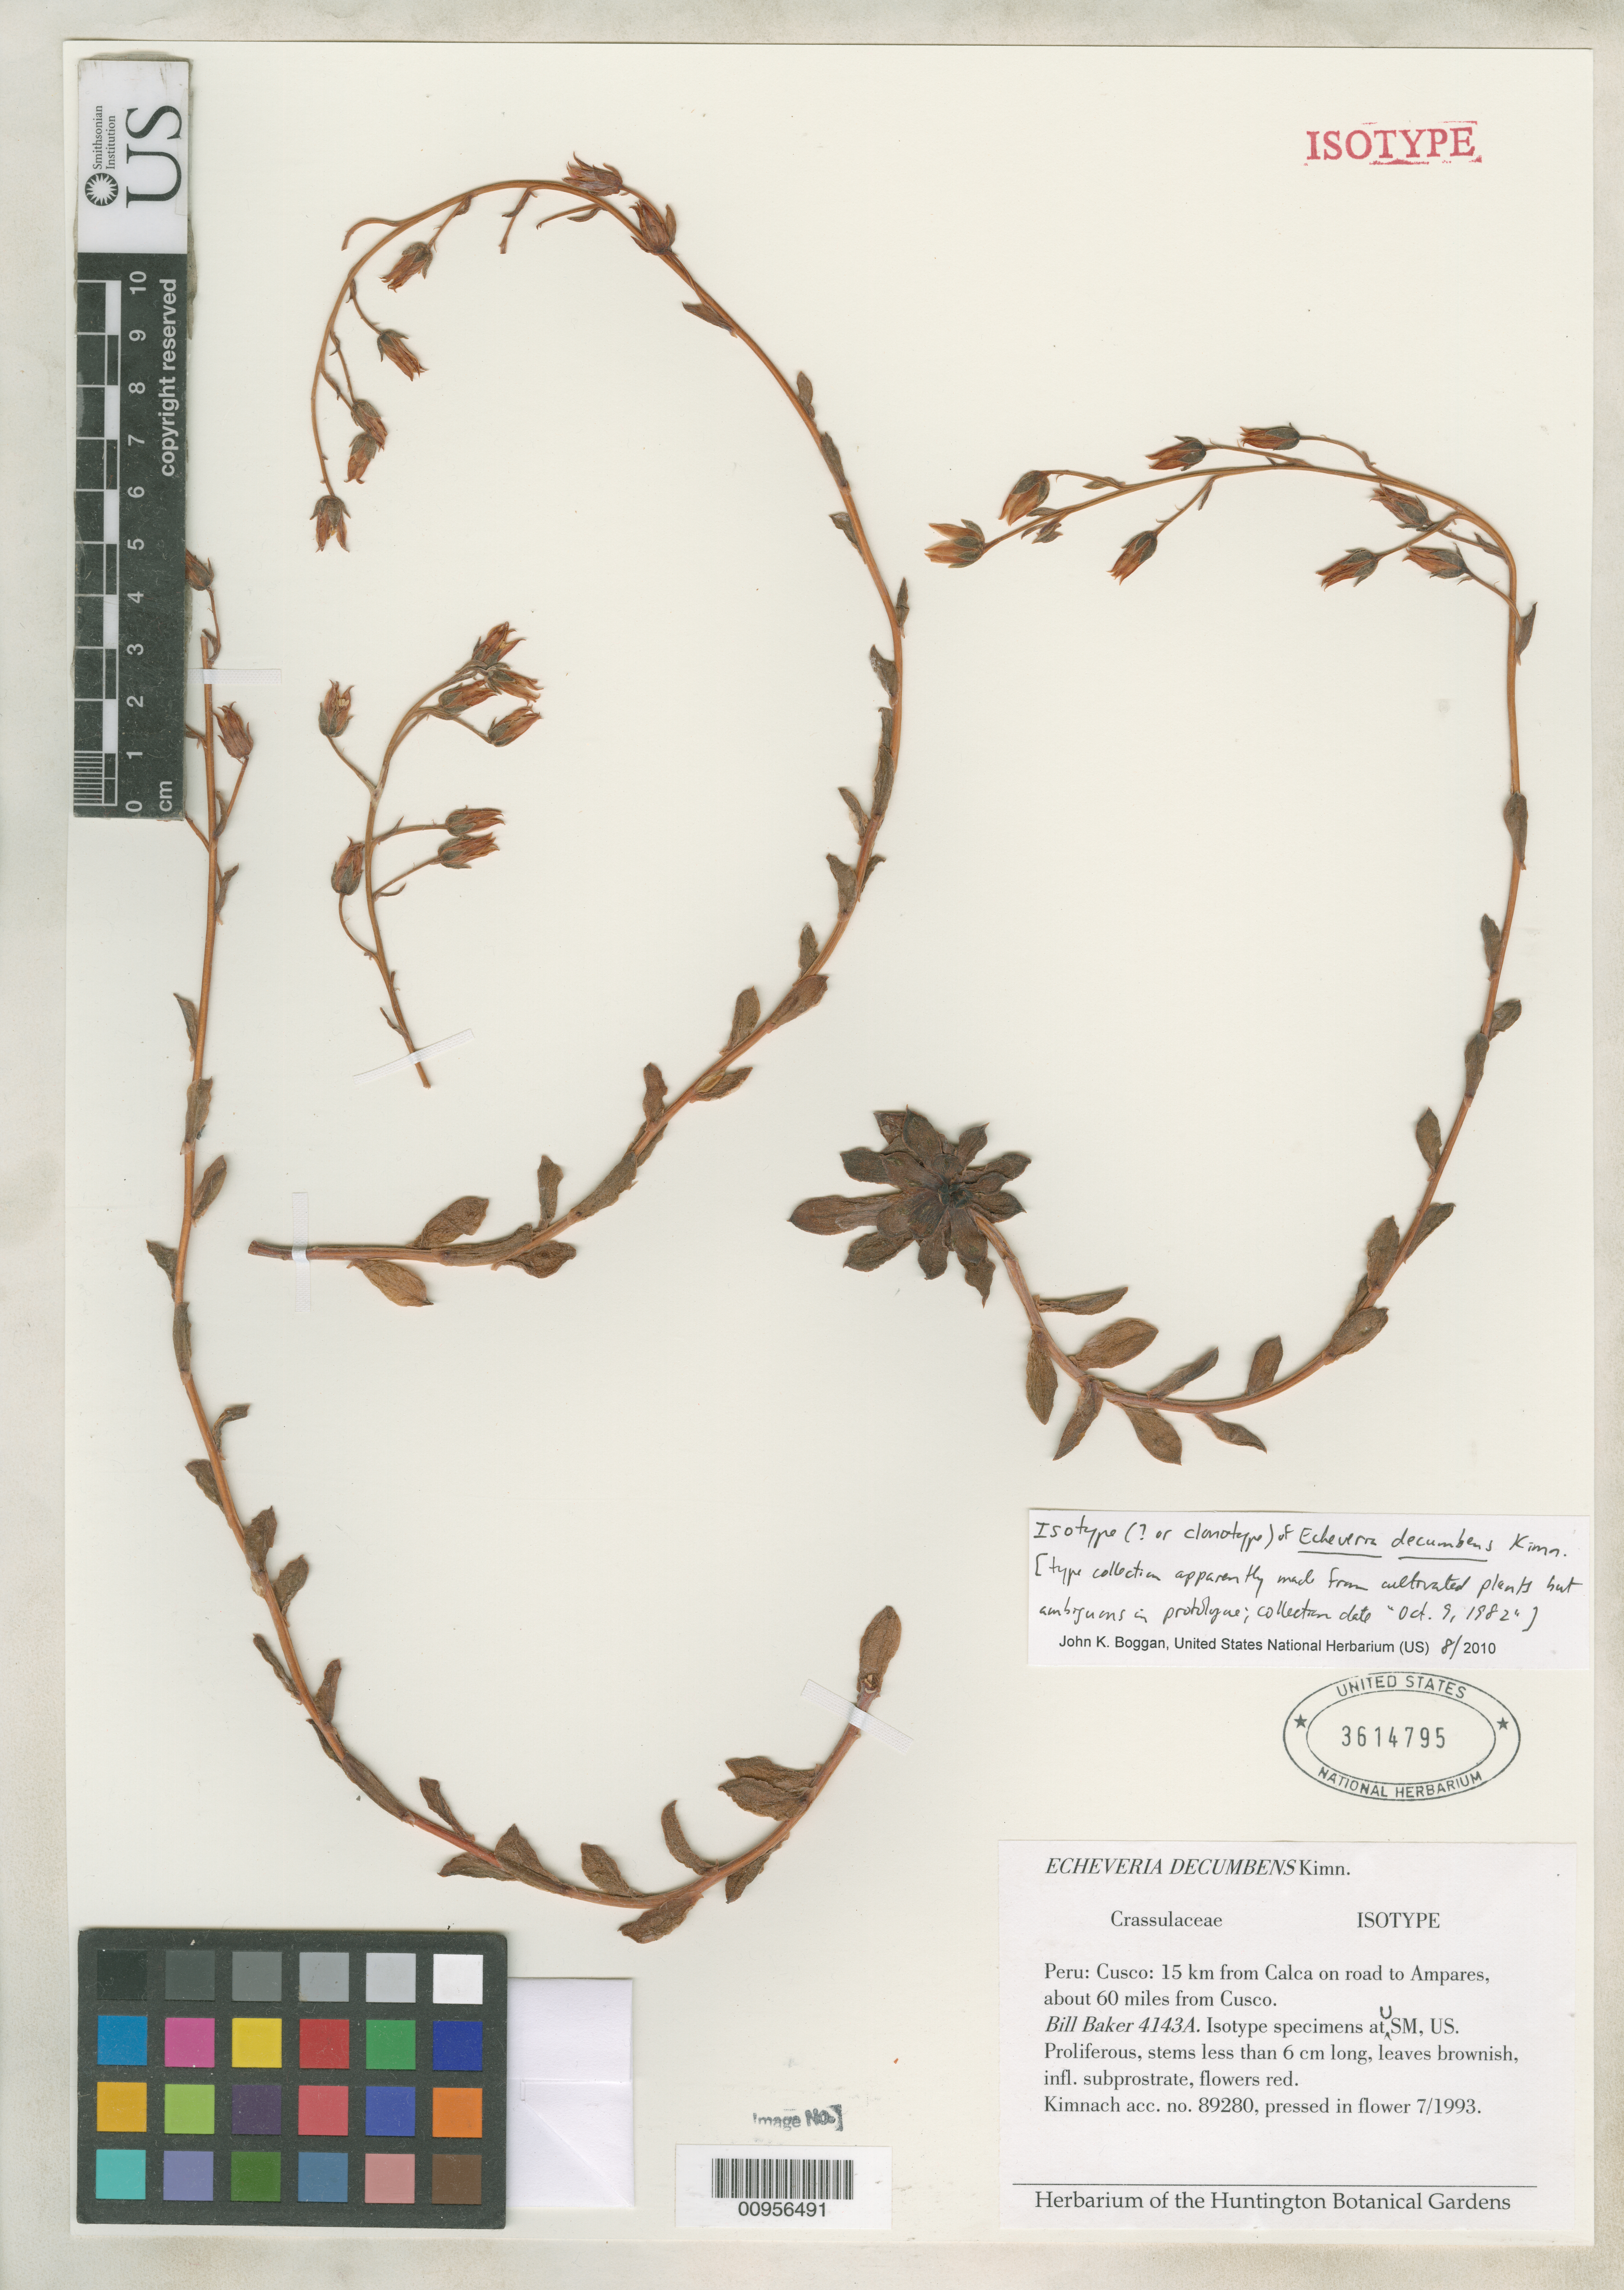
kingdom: Plantae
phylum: Tracheophyta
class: Magnoliopsida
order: Saxifragales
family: Crassulaceae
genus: Echeveria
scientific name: Echeveria decumbens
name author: Kimnach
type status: Isotype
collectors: W. Baker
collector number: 4143A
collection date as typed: Jul 1993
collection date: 1993-07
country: Peru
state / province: Cusco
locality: Peru: Cusco: 15 km from Calca on road to Ampares, about 60 miles from Cusco.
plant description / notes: Kimnach acc. No. 89280, pressed in flower 7/1993. [Type collection apparently made from plants cultivated at Huntington Botanical Gardens but protologue ambiguous; cites collection date only as Oct. 9, 1982.]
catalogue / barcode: US 3614795